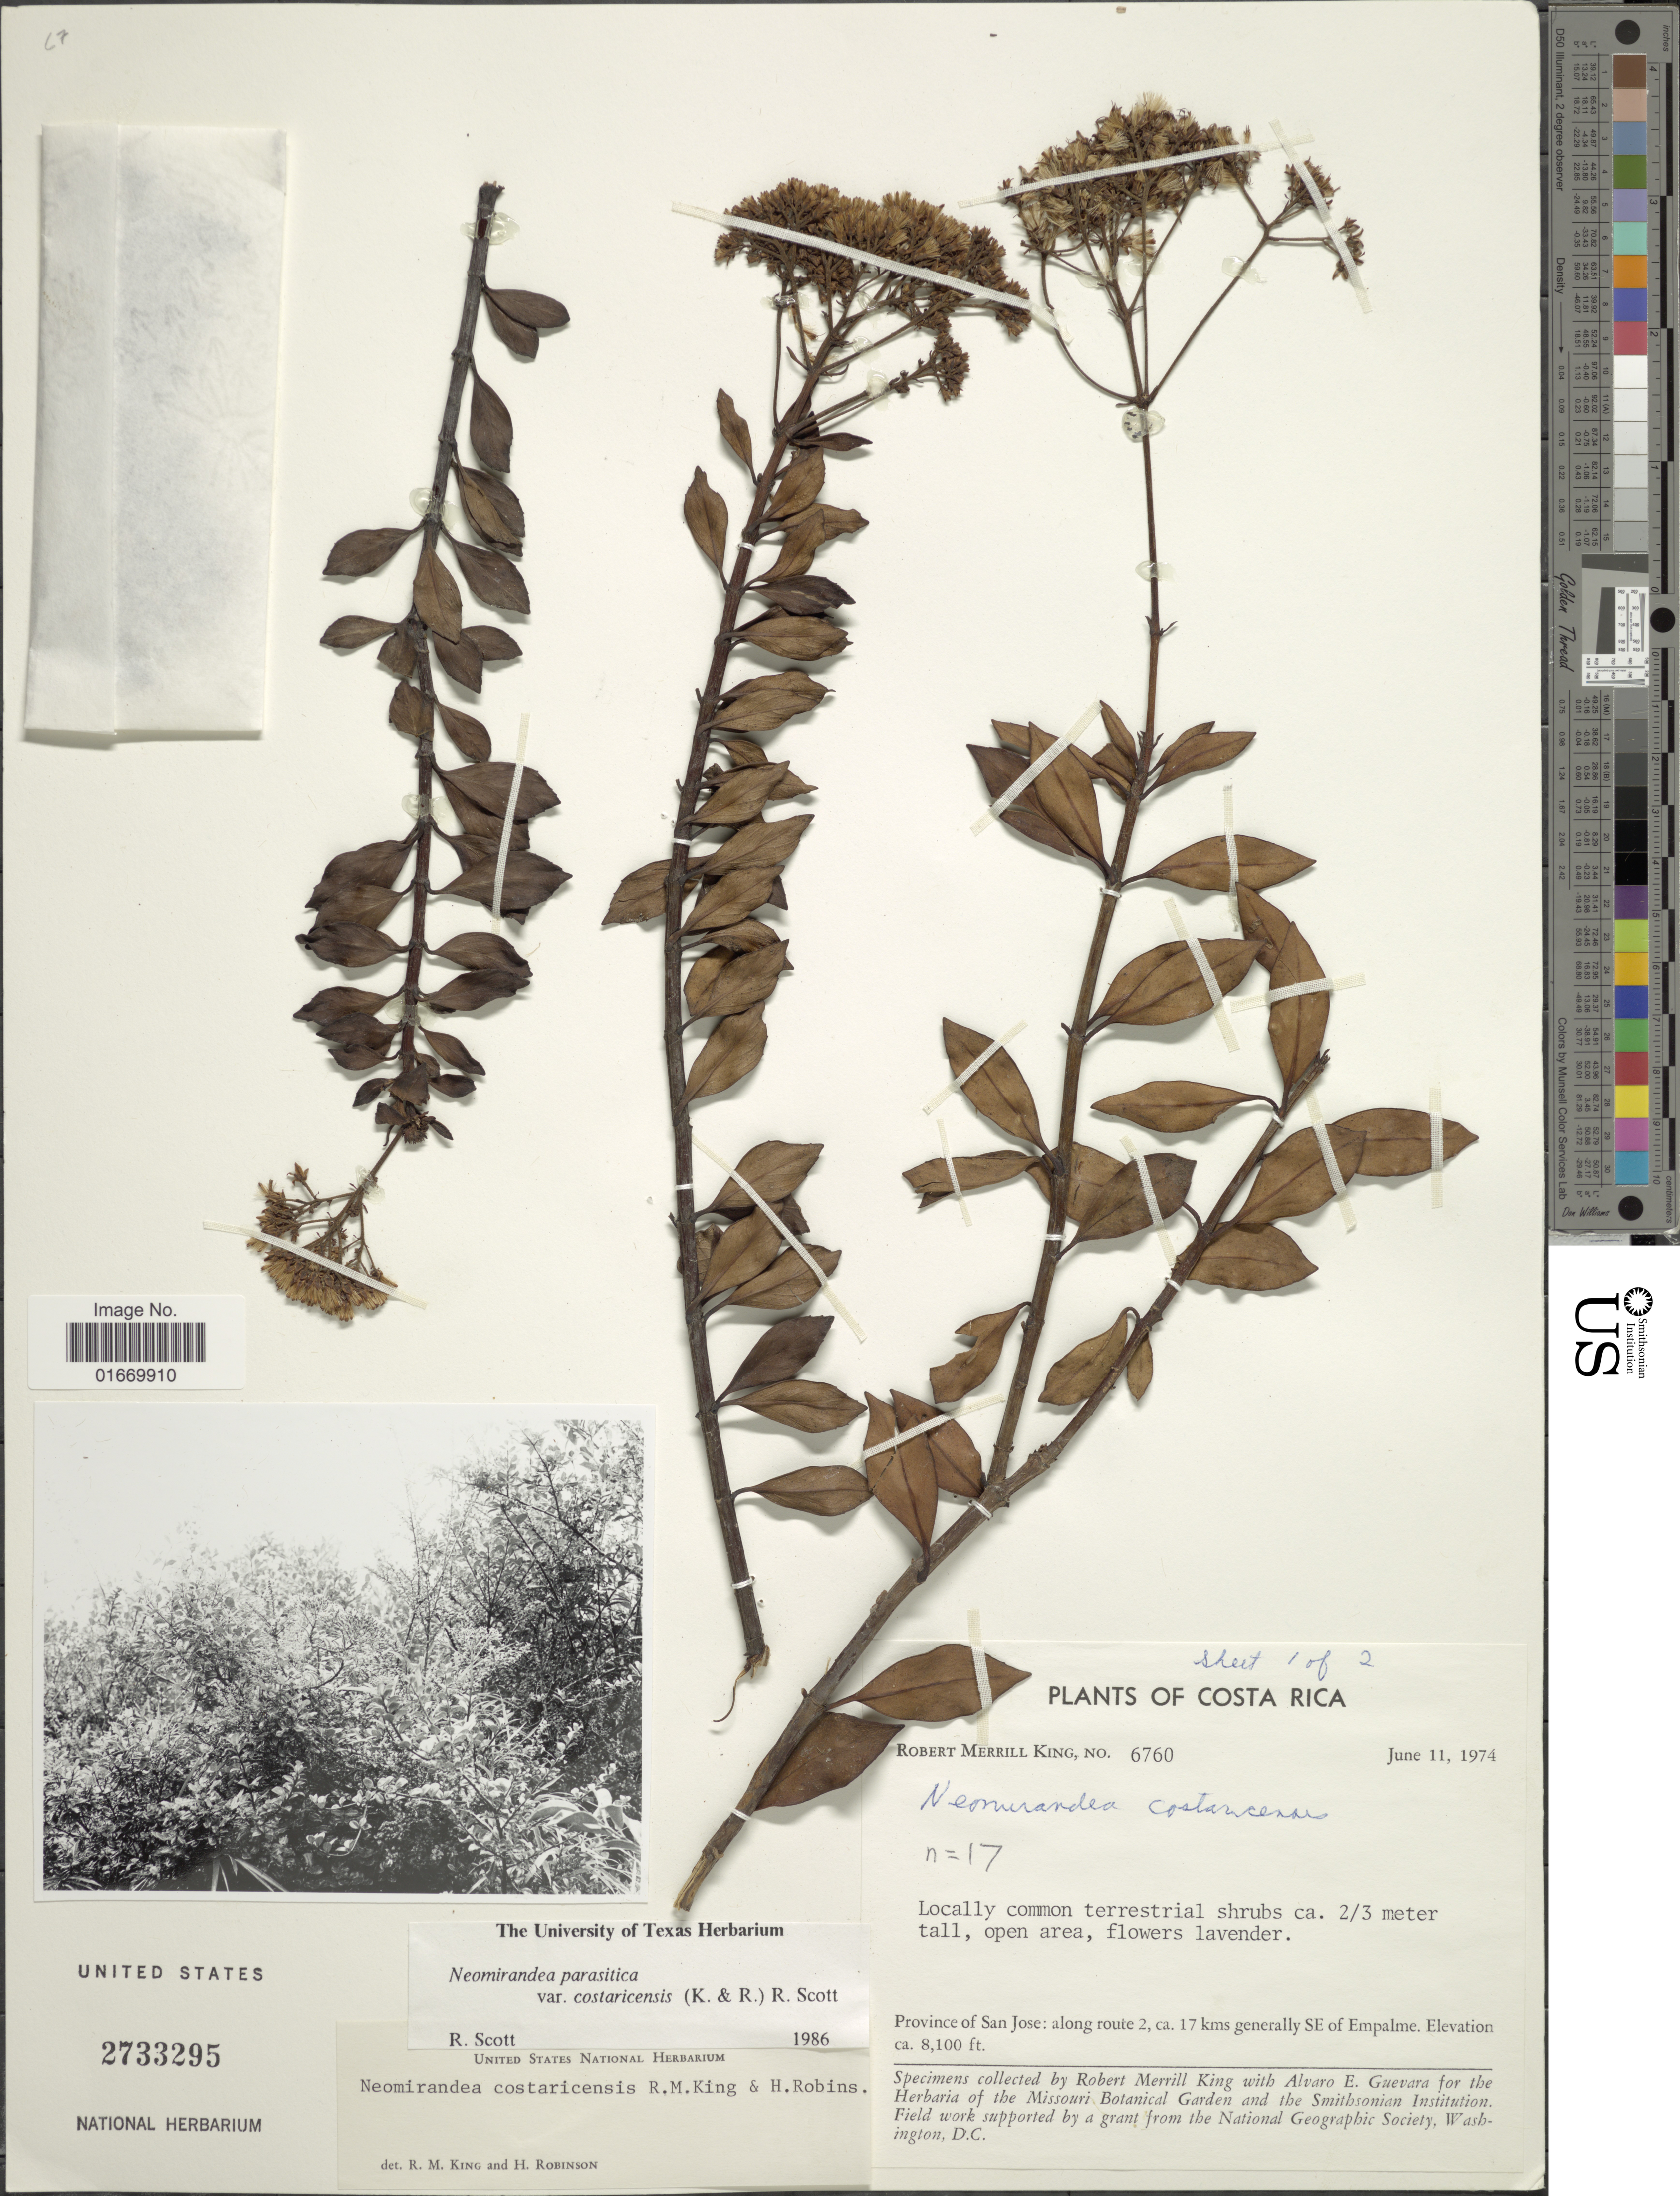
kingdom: Plantae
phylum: Tracheophyta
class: Magnoliopsida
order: Asterales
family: Asteraceae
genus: Neomirandea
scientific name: Neomirandea costaricensis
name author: R.M. King & H. Rob.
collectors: R. M. King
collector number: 6760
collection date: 1974-06-11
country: Costa Rica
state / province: San José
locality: Along route 2, ca 17 kms generally SE of Empalme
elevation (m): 2469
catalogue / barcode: US 2733295